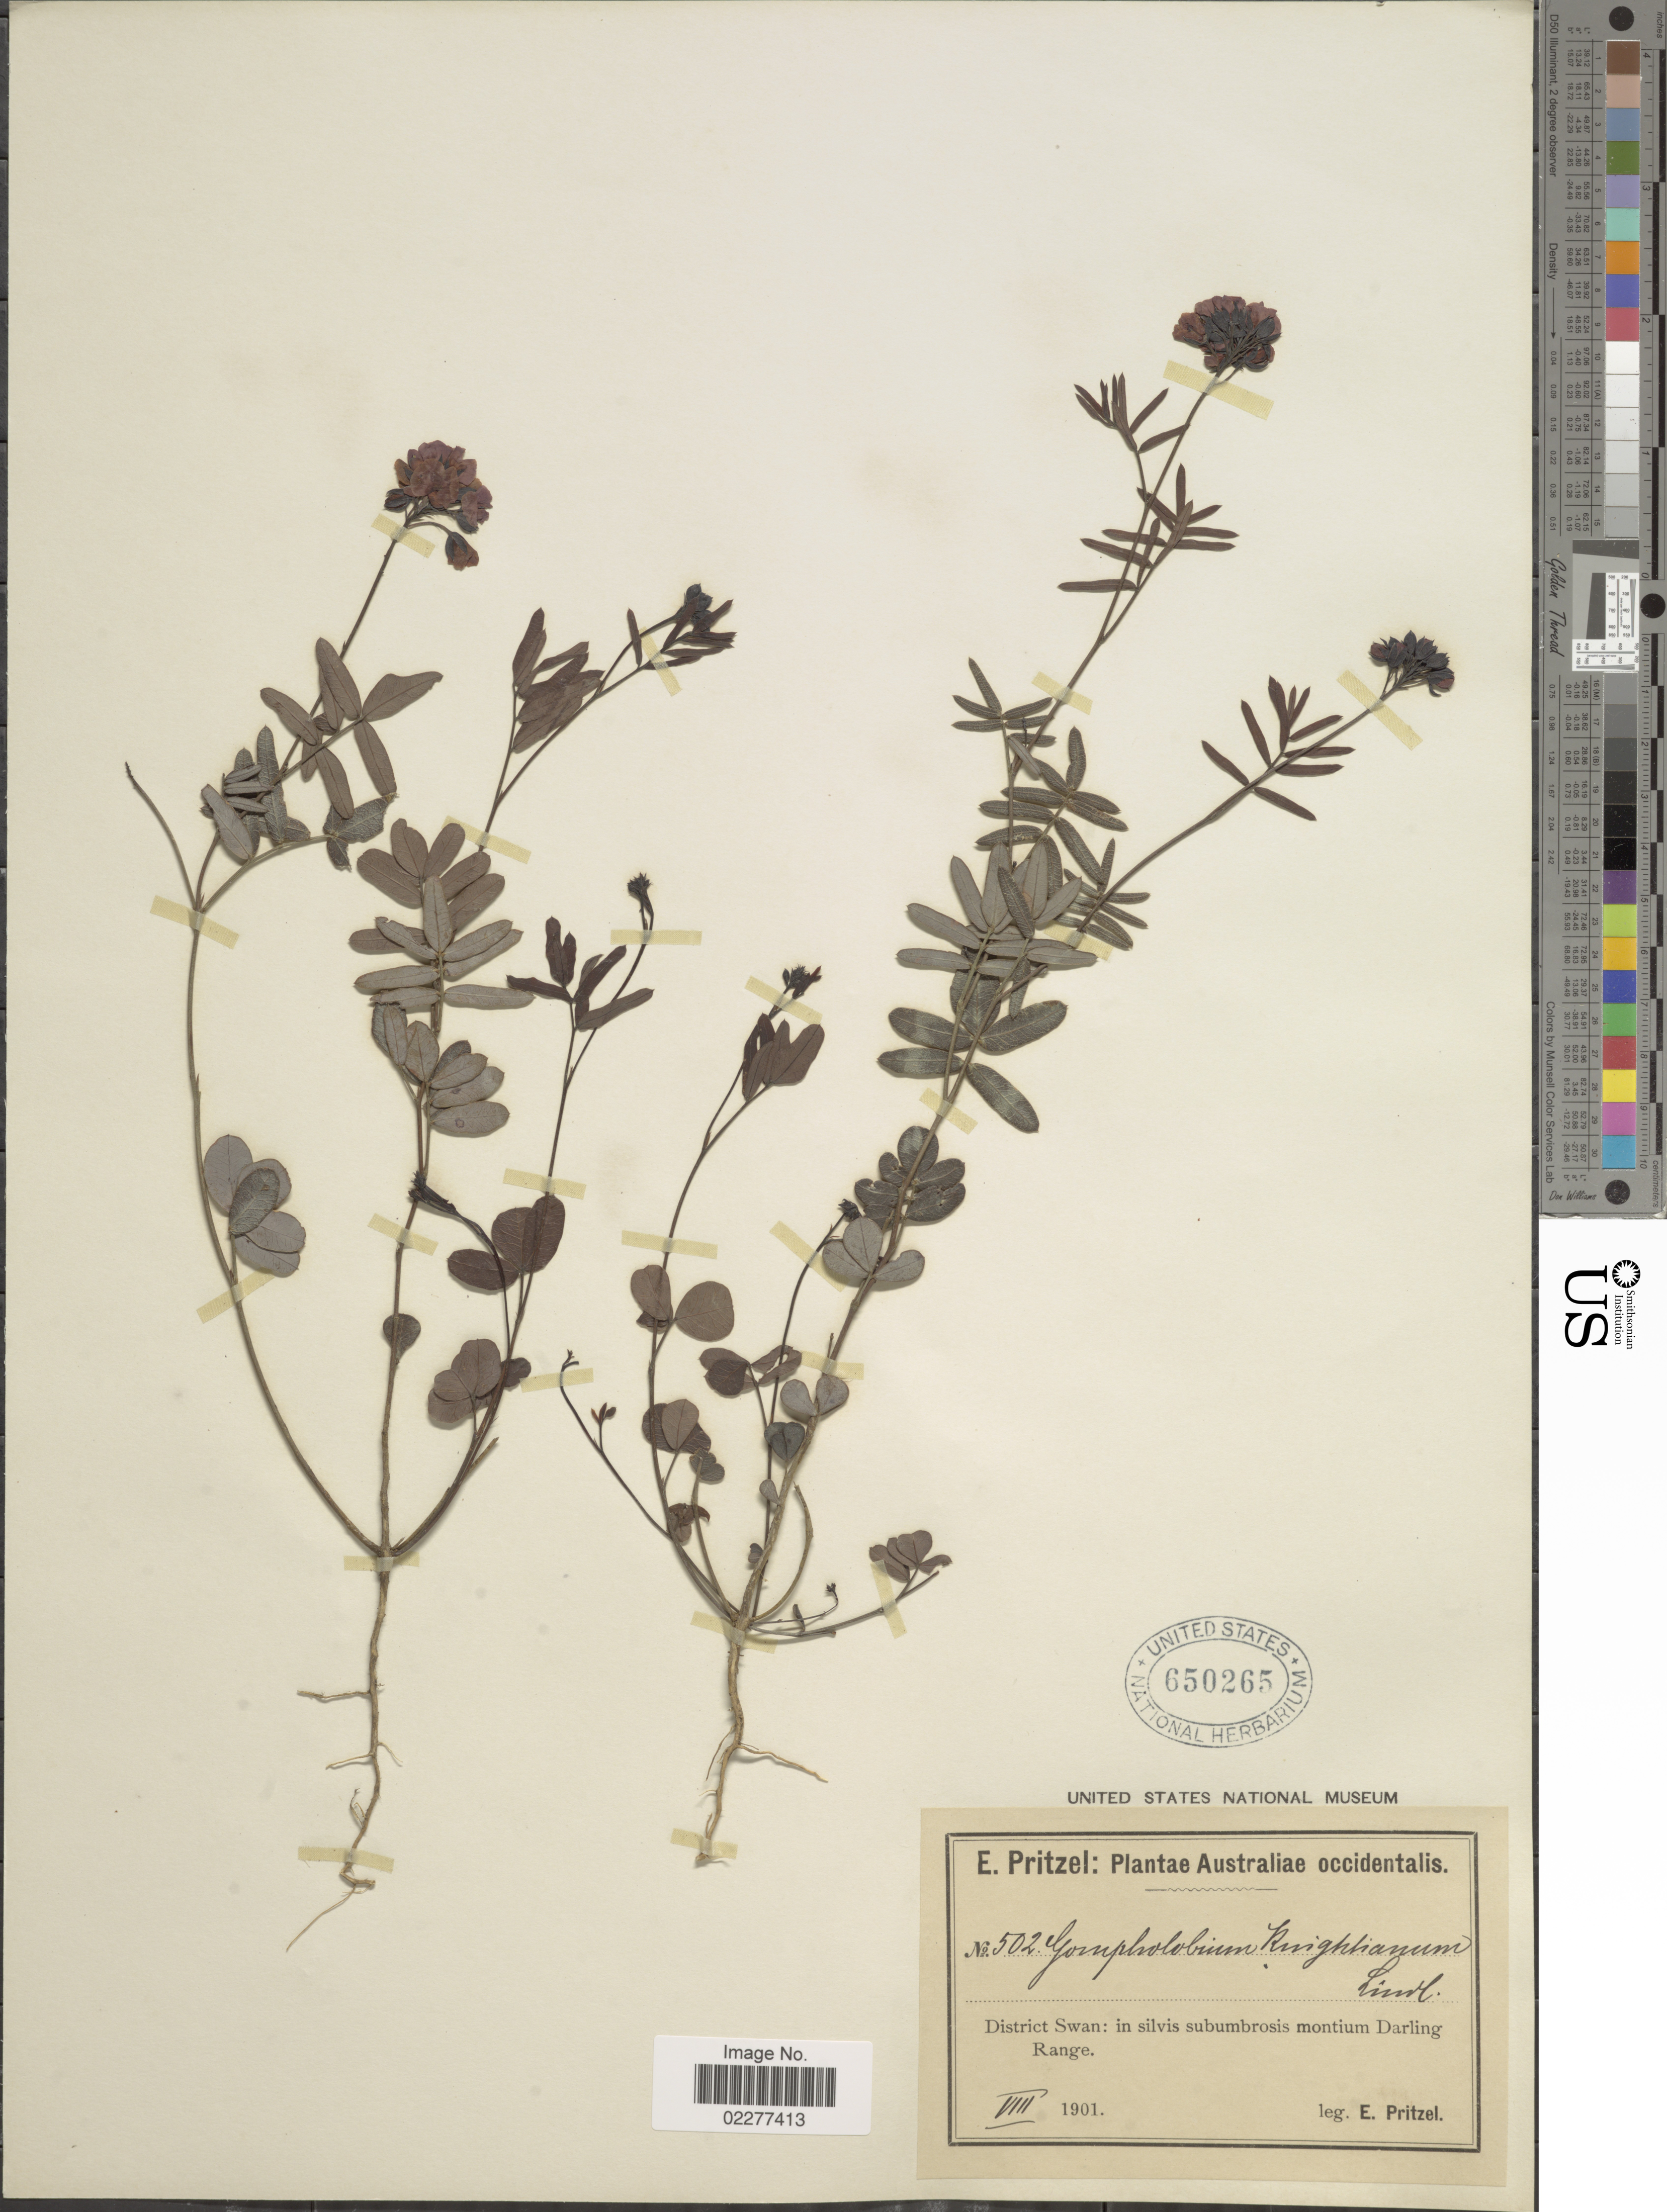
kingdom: Plantae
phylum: Tracheophyta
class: Magnoliopsida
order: Fabales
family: Fabaceae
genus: Gompholobium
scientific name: Gompholobium knightianum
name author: Lindl.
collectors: E. G. Pritzel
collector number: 502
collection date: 1901-08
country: Australia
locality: Australiae occidentalis, District Swan: in silvis subumbrosis montium Darling Range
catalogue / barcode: US 650265